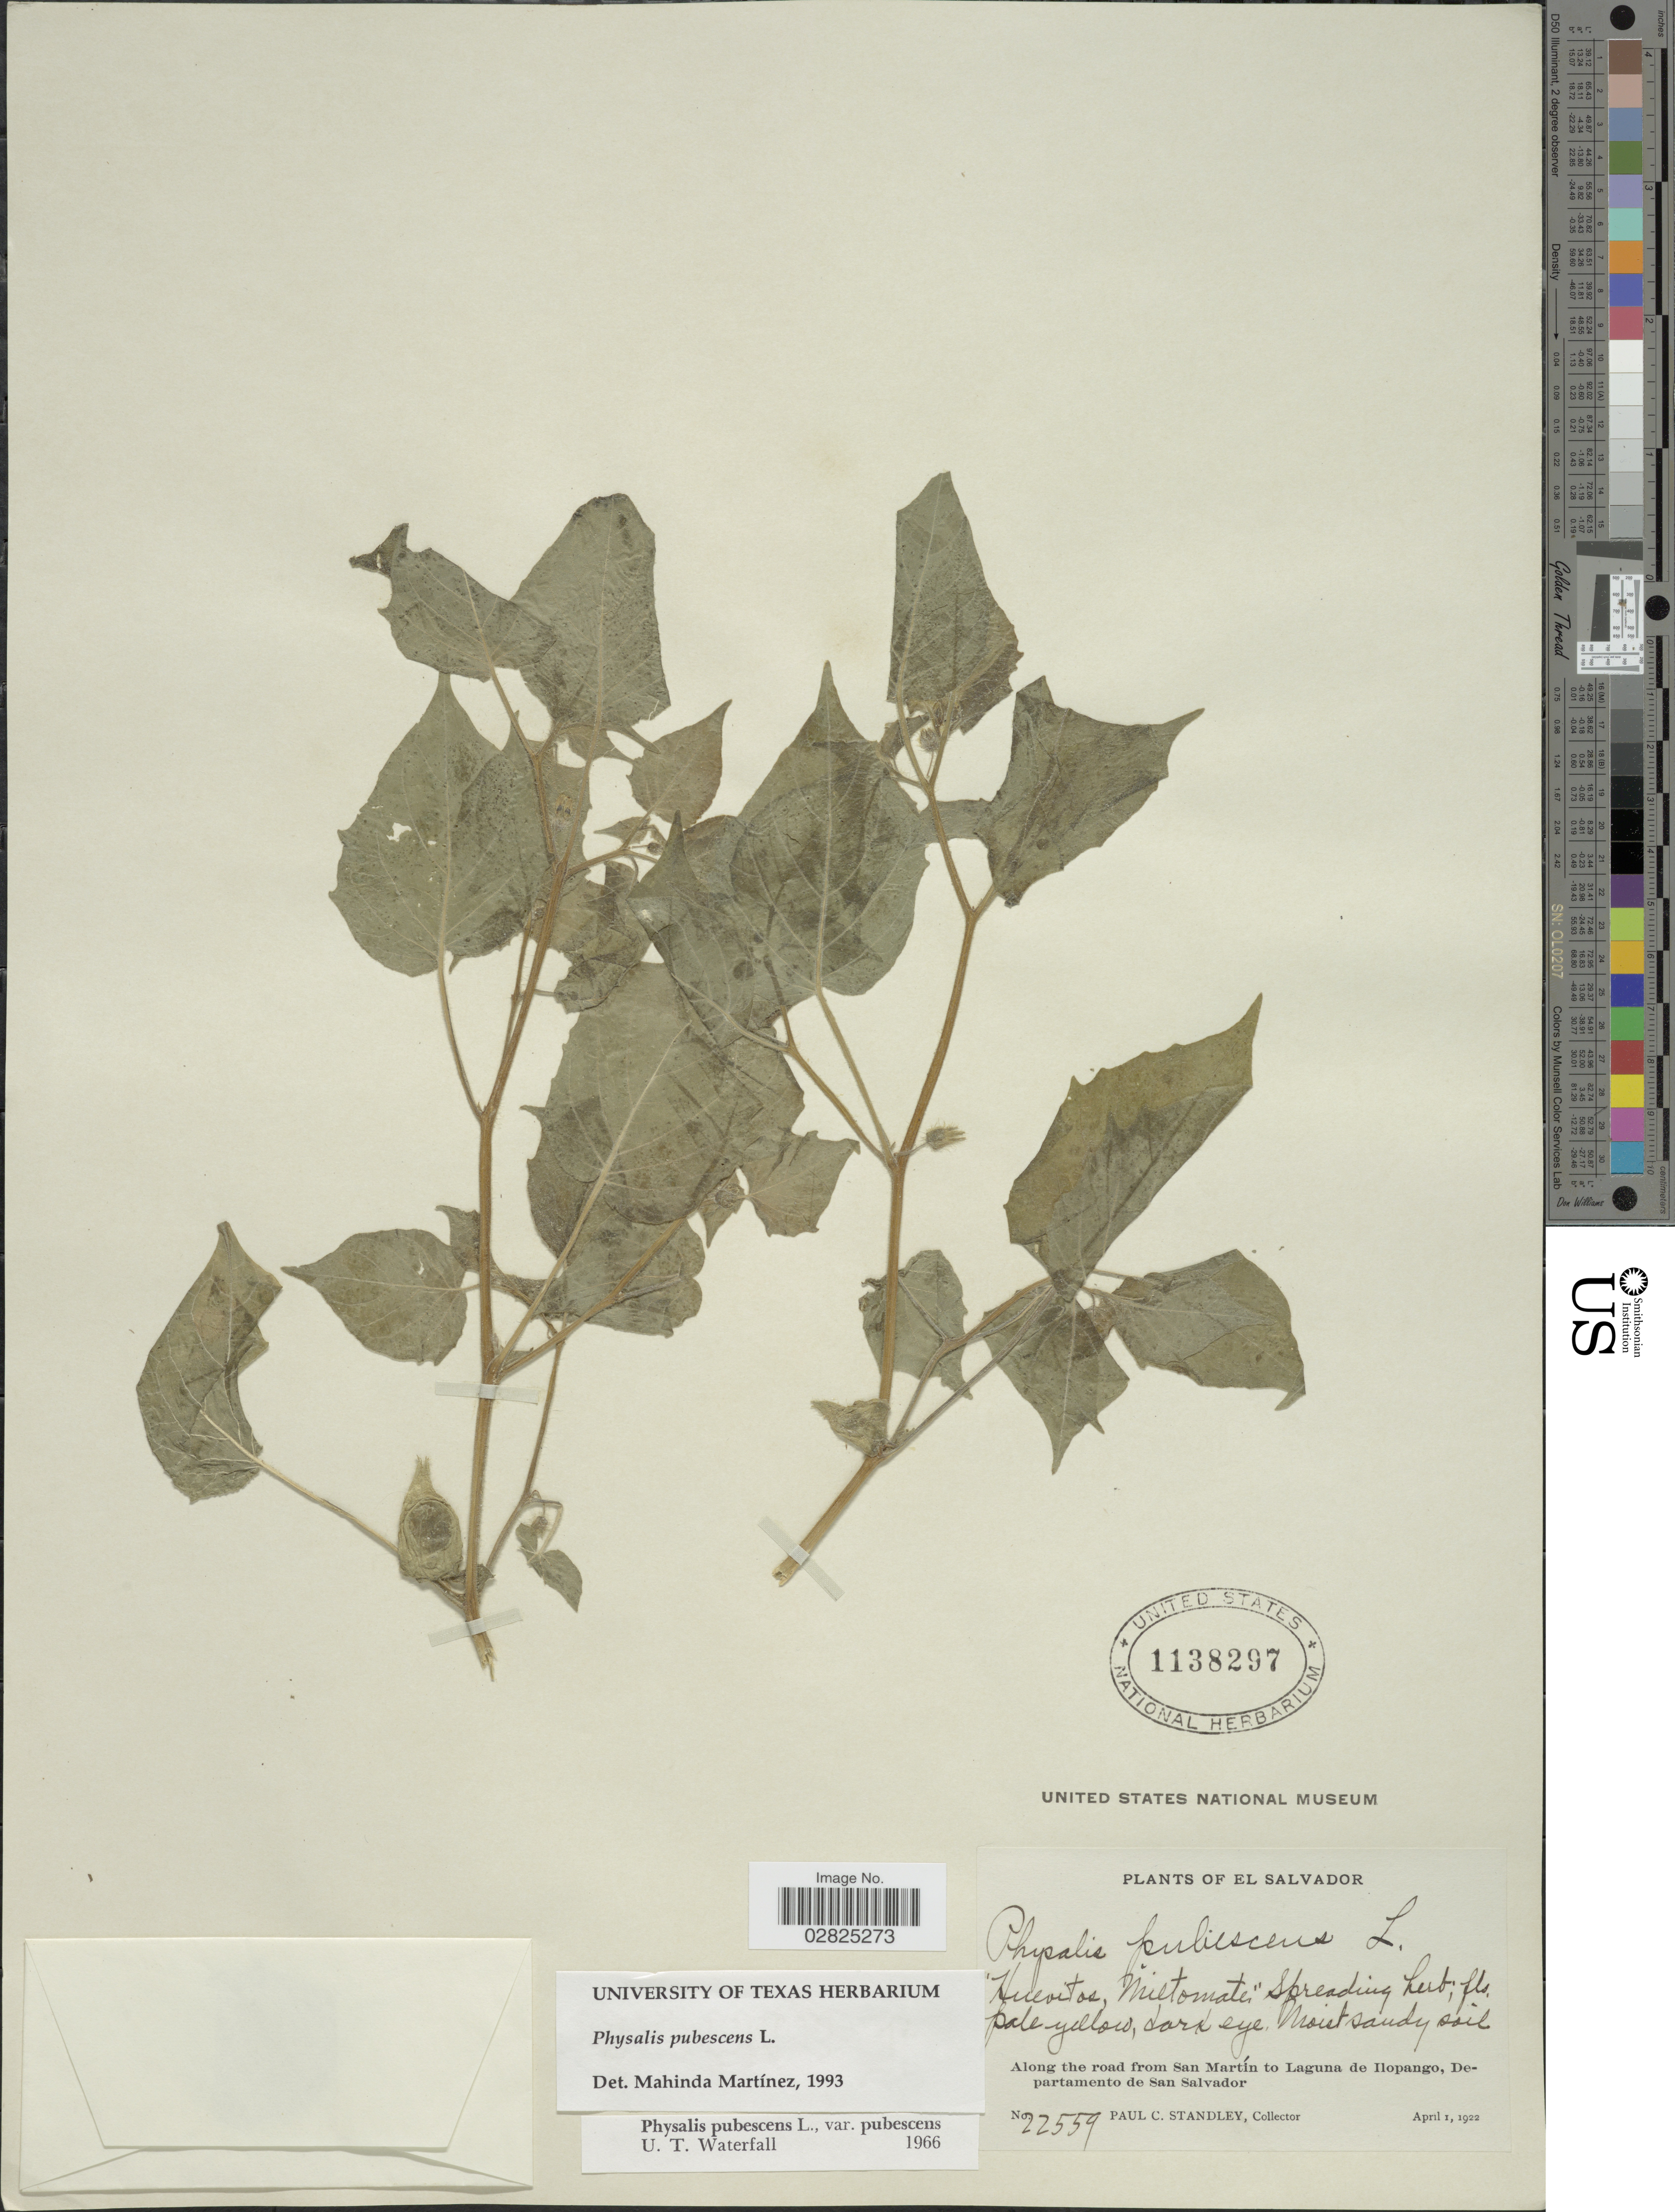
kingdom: Plantae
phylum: Tracheophyta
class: Magnoliopsida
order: Solanales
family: Solanaceae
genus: Physalis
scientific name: Physalis pubescens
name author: L.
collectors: P. C. Standley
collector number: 22559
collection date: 1922-04-01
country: El Salvador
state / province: San Salvador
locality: Along the road from San Martín to Laguna de Llopango, Departamento de San Salvador.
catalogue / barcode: US 1138297